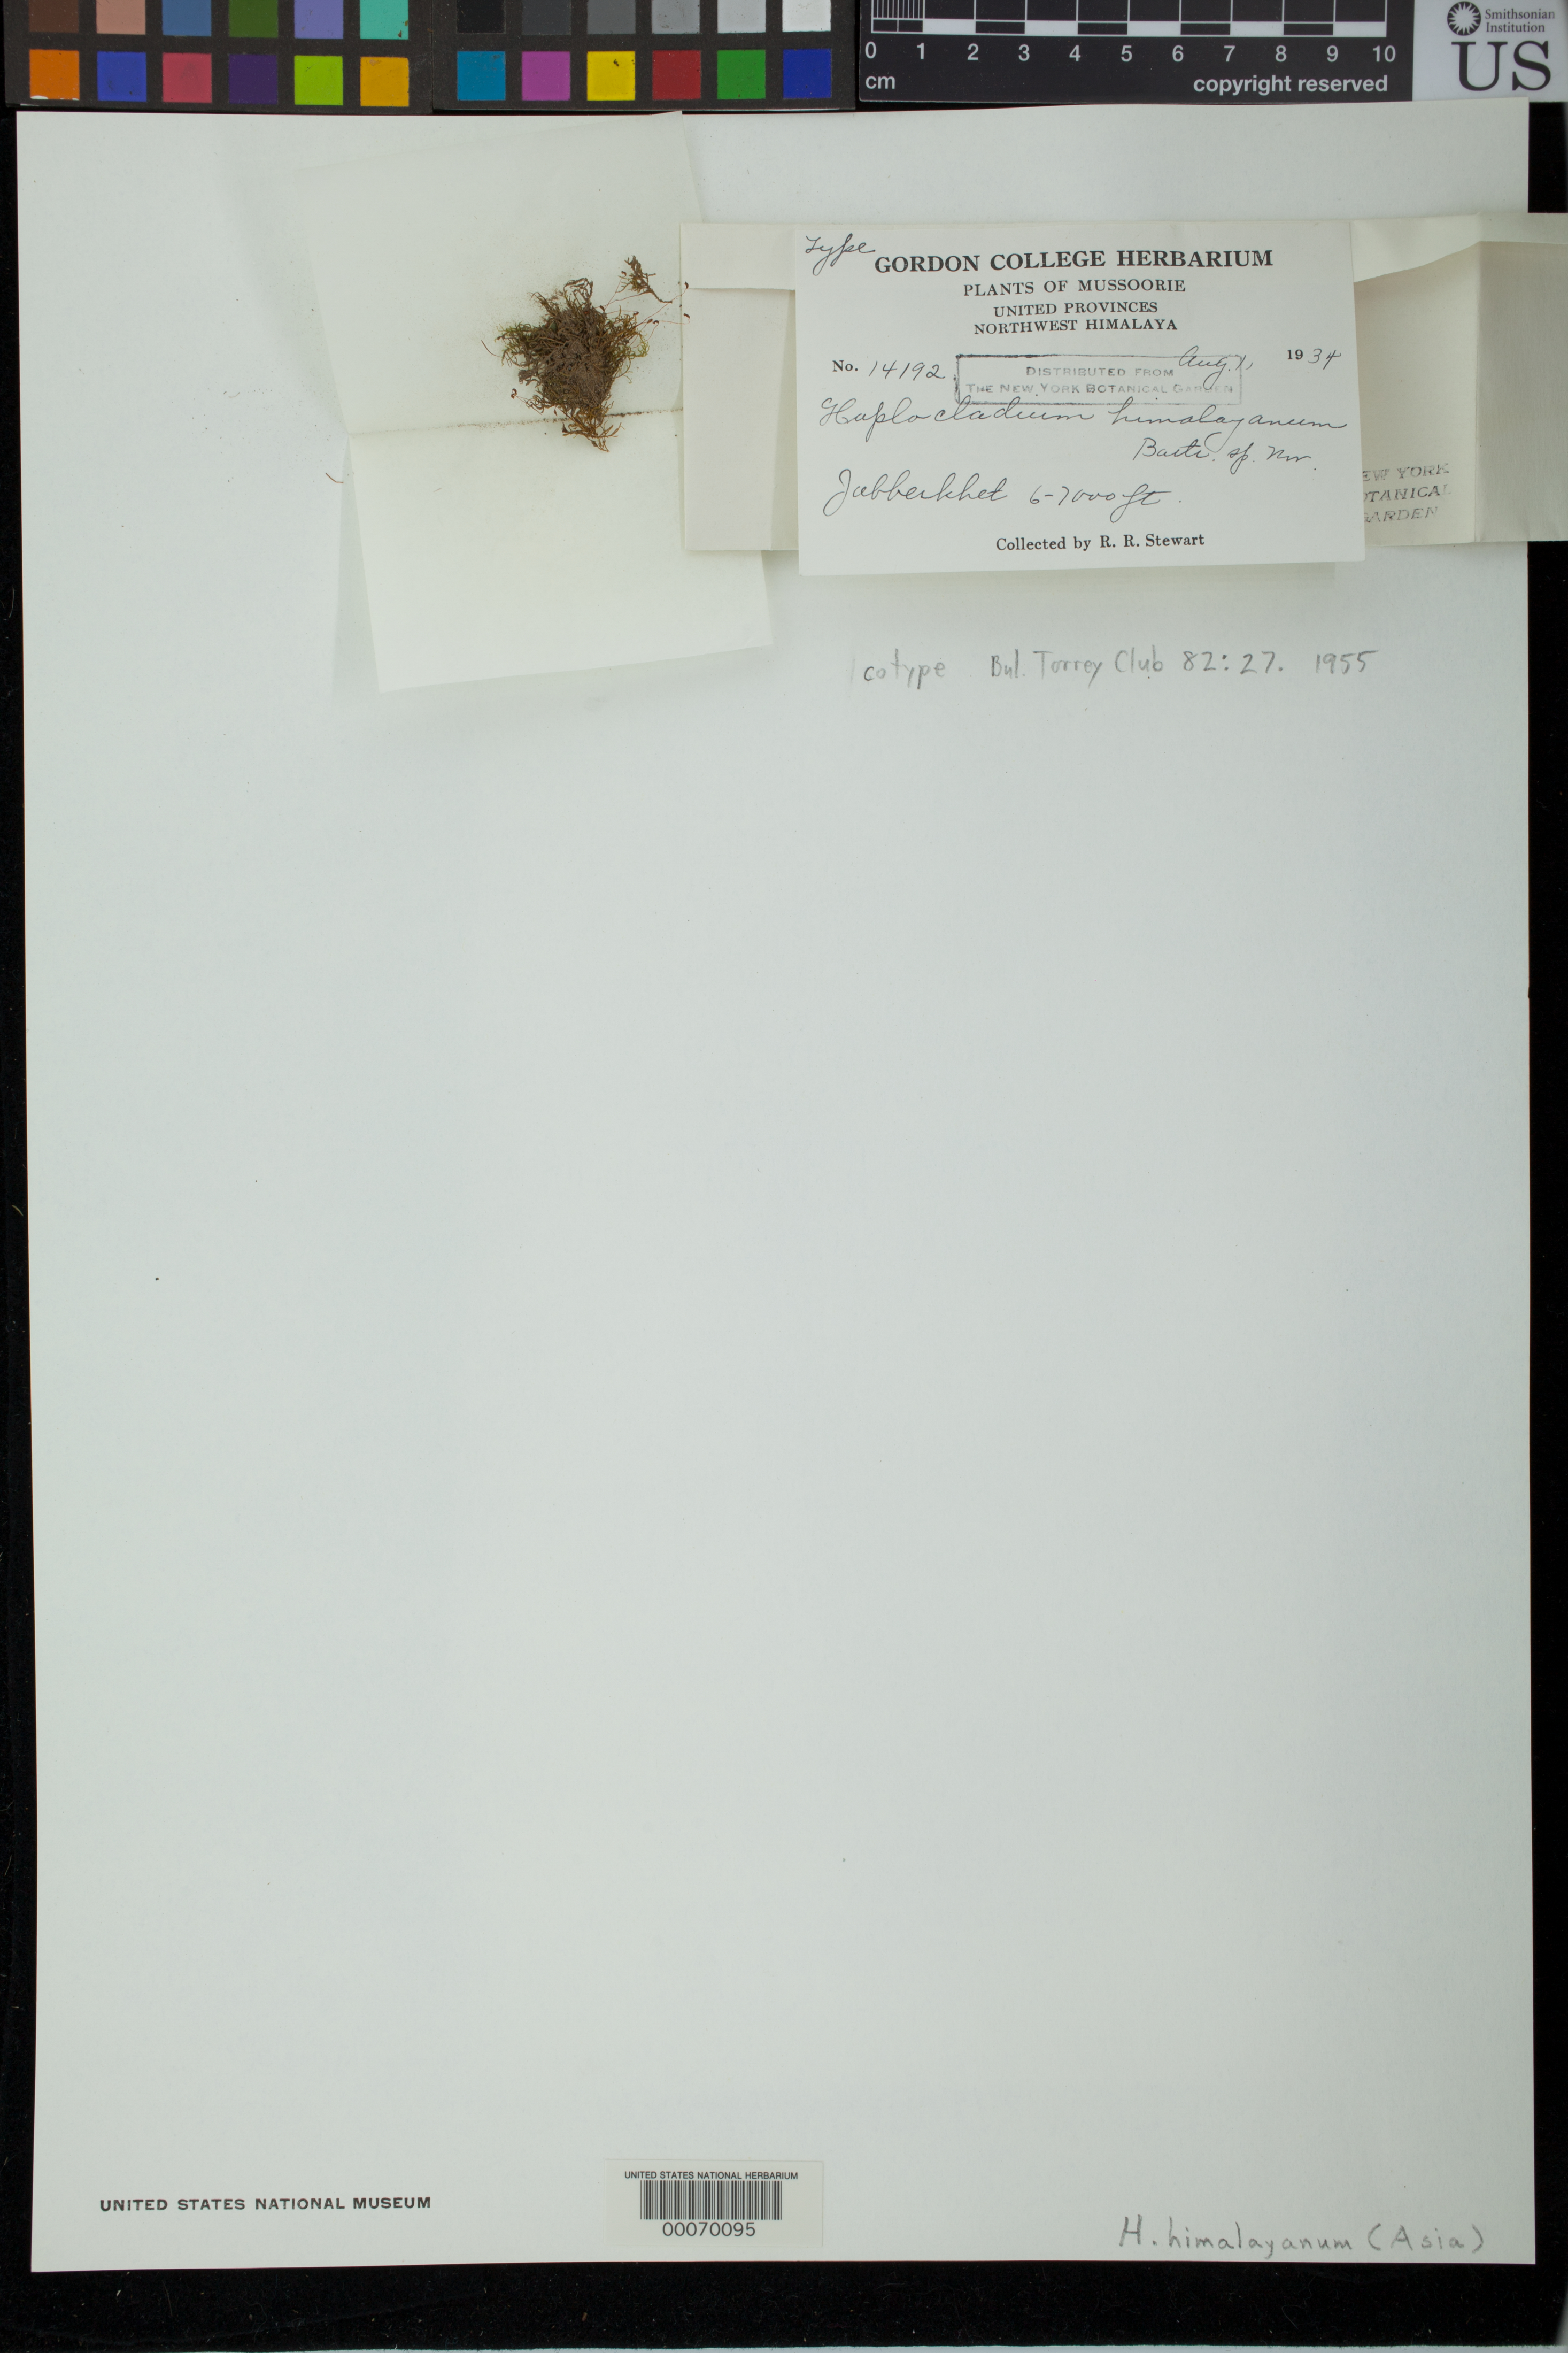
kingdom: Plantae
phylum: Bryophyta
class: Bryopsida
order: Hypnales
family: Leskeaceae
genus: Haplocladium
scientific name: Haplocladium himalayanum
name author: E.B. Bartram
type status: Type Collection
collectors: R. R. Stewart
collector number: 14192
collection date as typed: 01 Aug 1934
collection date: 1934-08-01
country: India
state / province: Uttar Pradesh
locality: Jabberkhet.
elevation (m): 1829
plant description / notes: "Cotype"